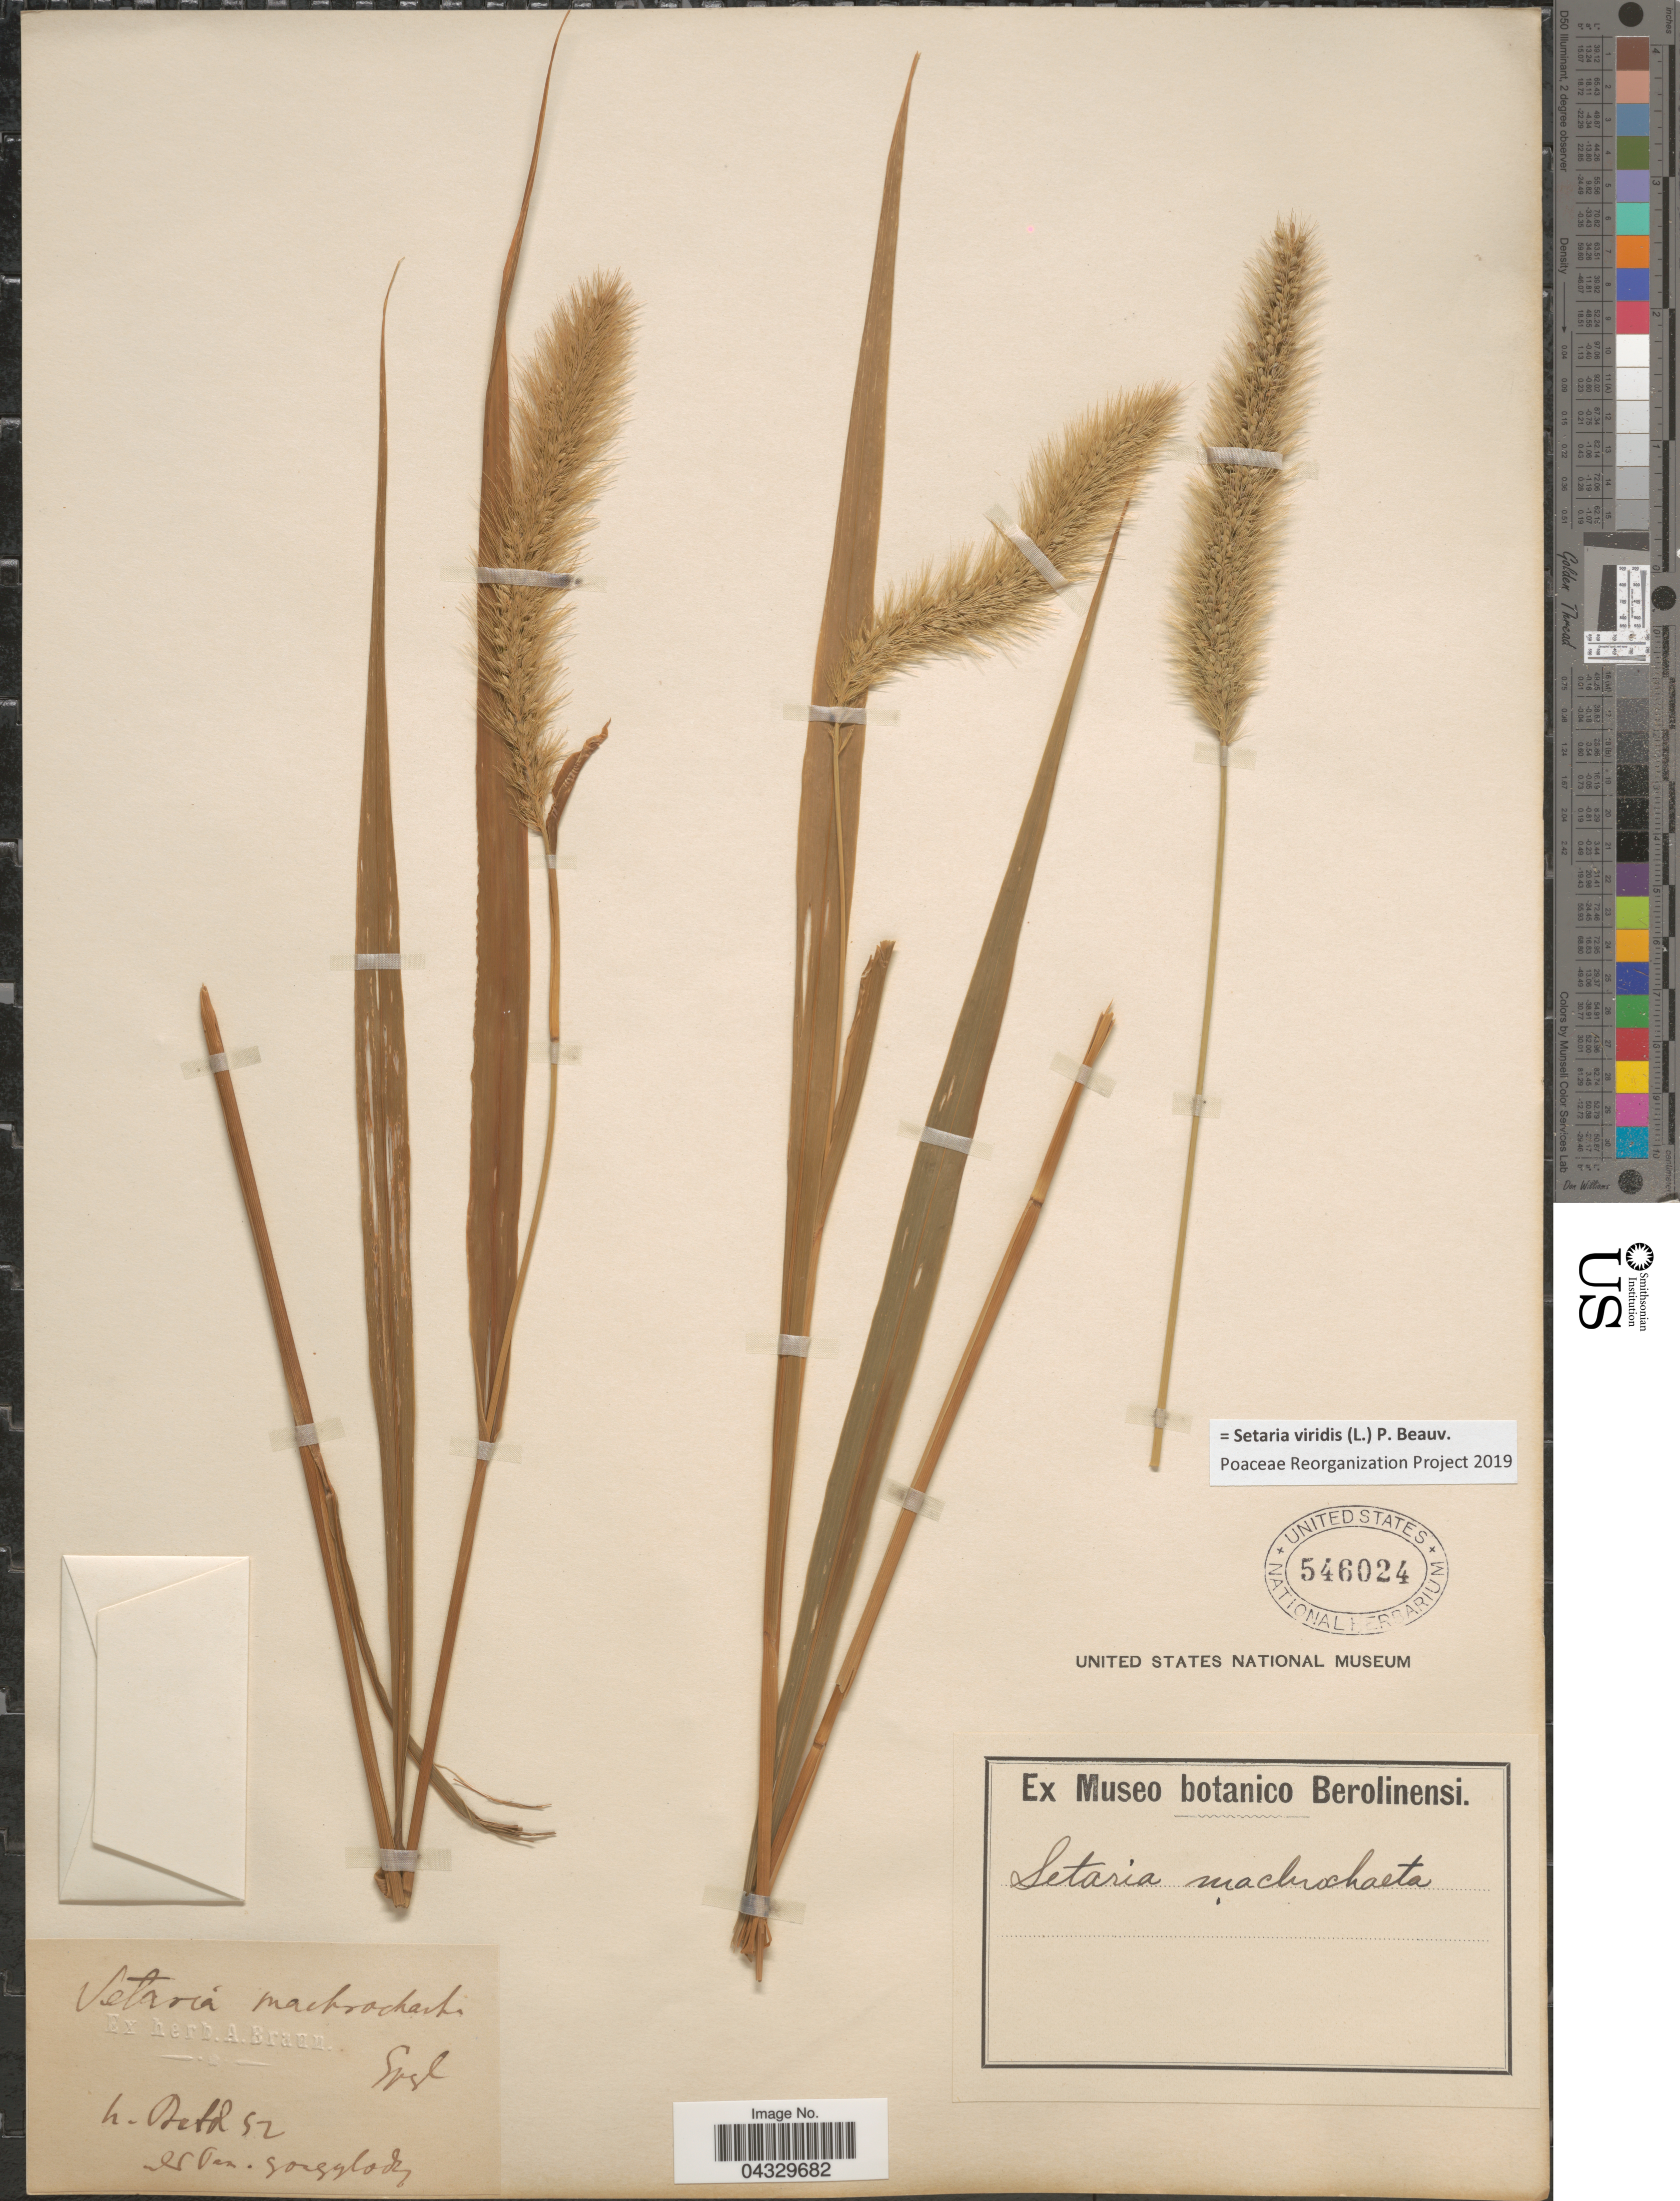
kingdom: Plantae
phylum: Tracheophyta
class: Liliopsida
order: Poales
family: Poaceae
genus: Setaria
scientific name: Setaria viridis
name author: (L.) P. Beauv.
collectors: ex herb. A. Braun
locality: H. Bretol. [interpreted]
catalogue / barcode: US 546024